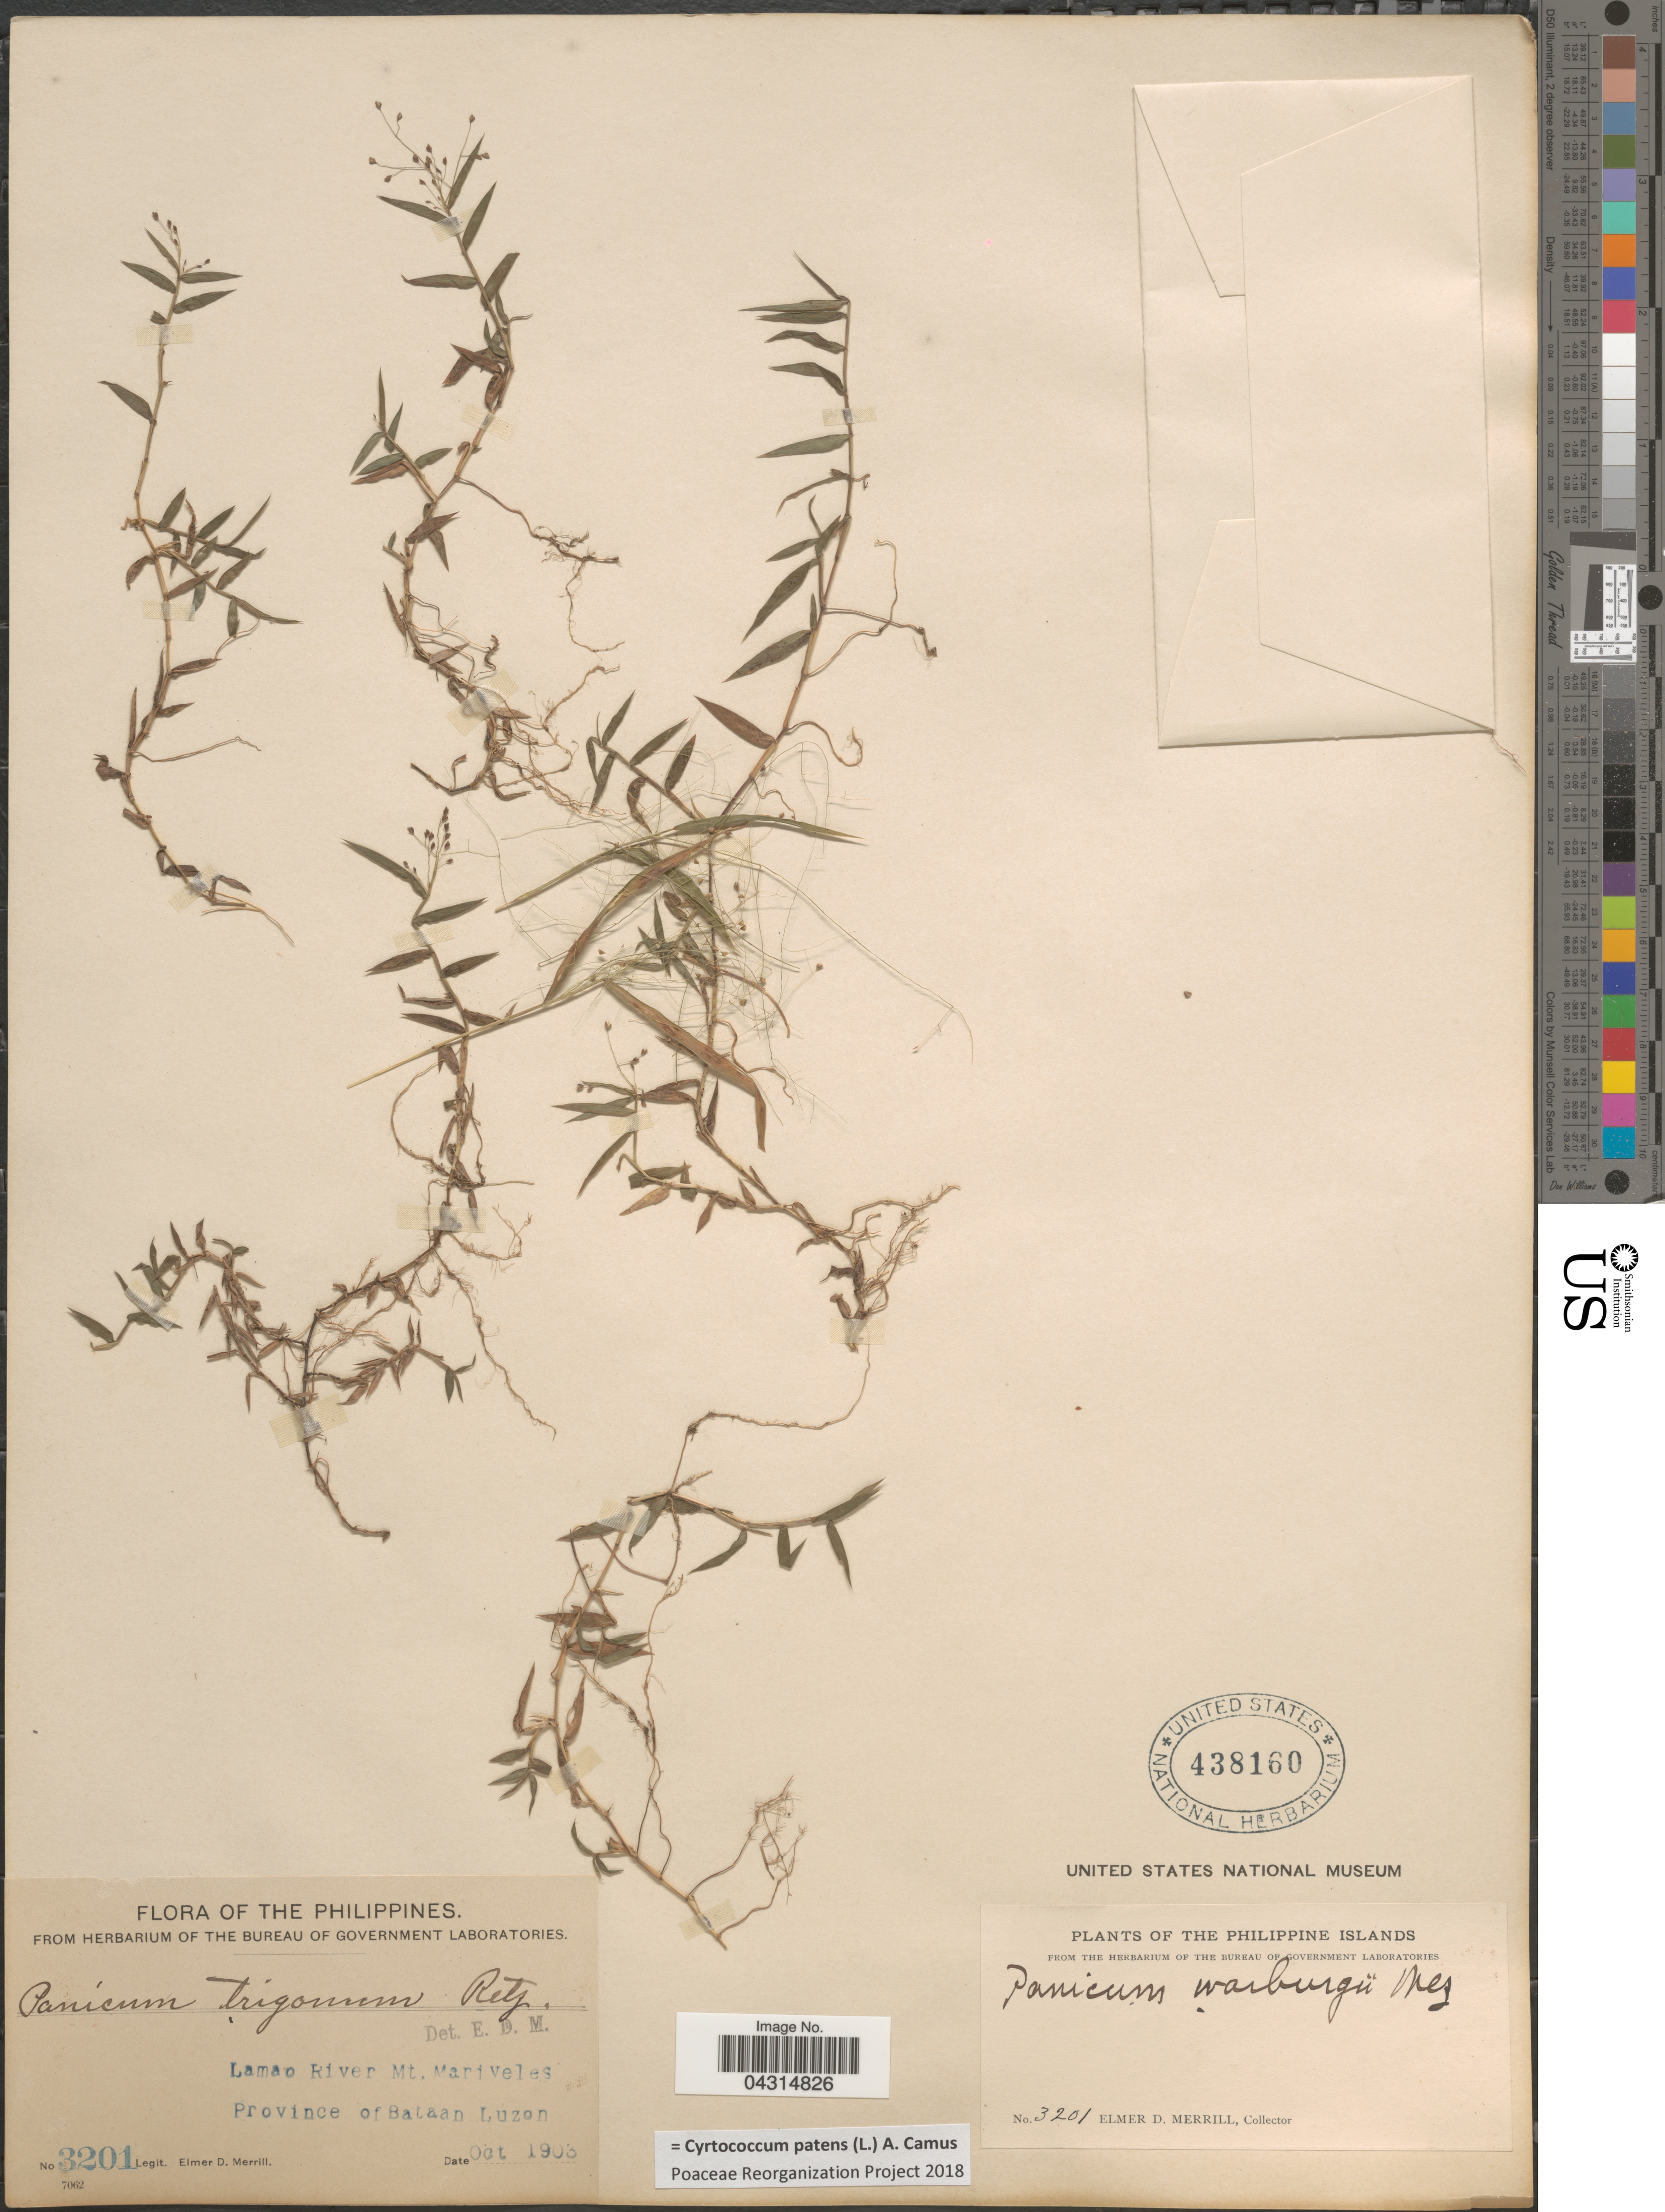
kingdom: Plantae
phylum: Tracheophyta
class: Liliopsida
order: Poales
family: Poaceae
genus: Cyrtococcum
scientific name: Cyrtococcum patens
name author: (L.) A. Camus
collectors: E. D. Merrill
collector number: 3201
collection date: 1903-10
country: Philippines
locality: Lamao River Mt. Mariveles. Province of Bataan Luzon.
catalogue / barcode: US 438160